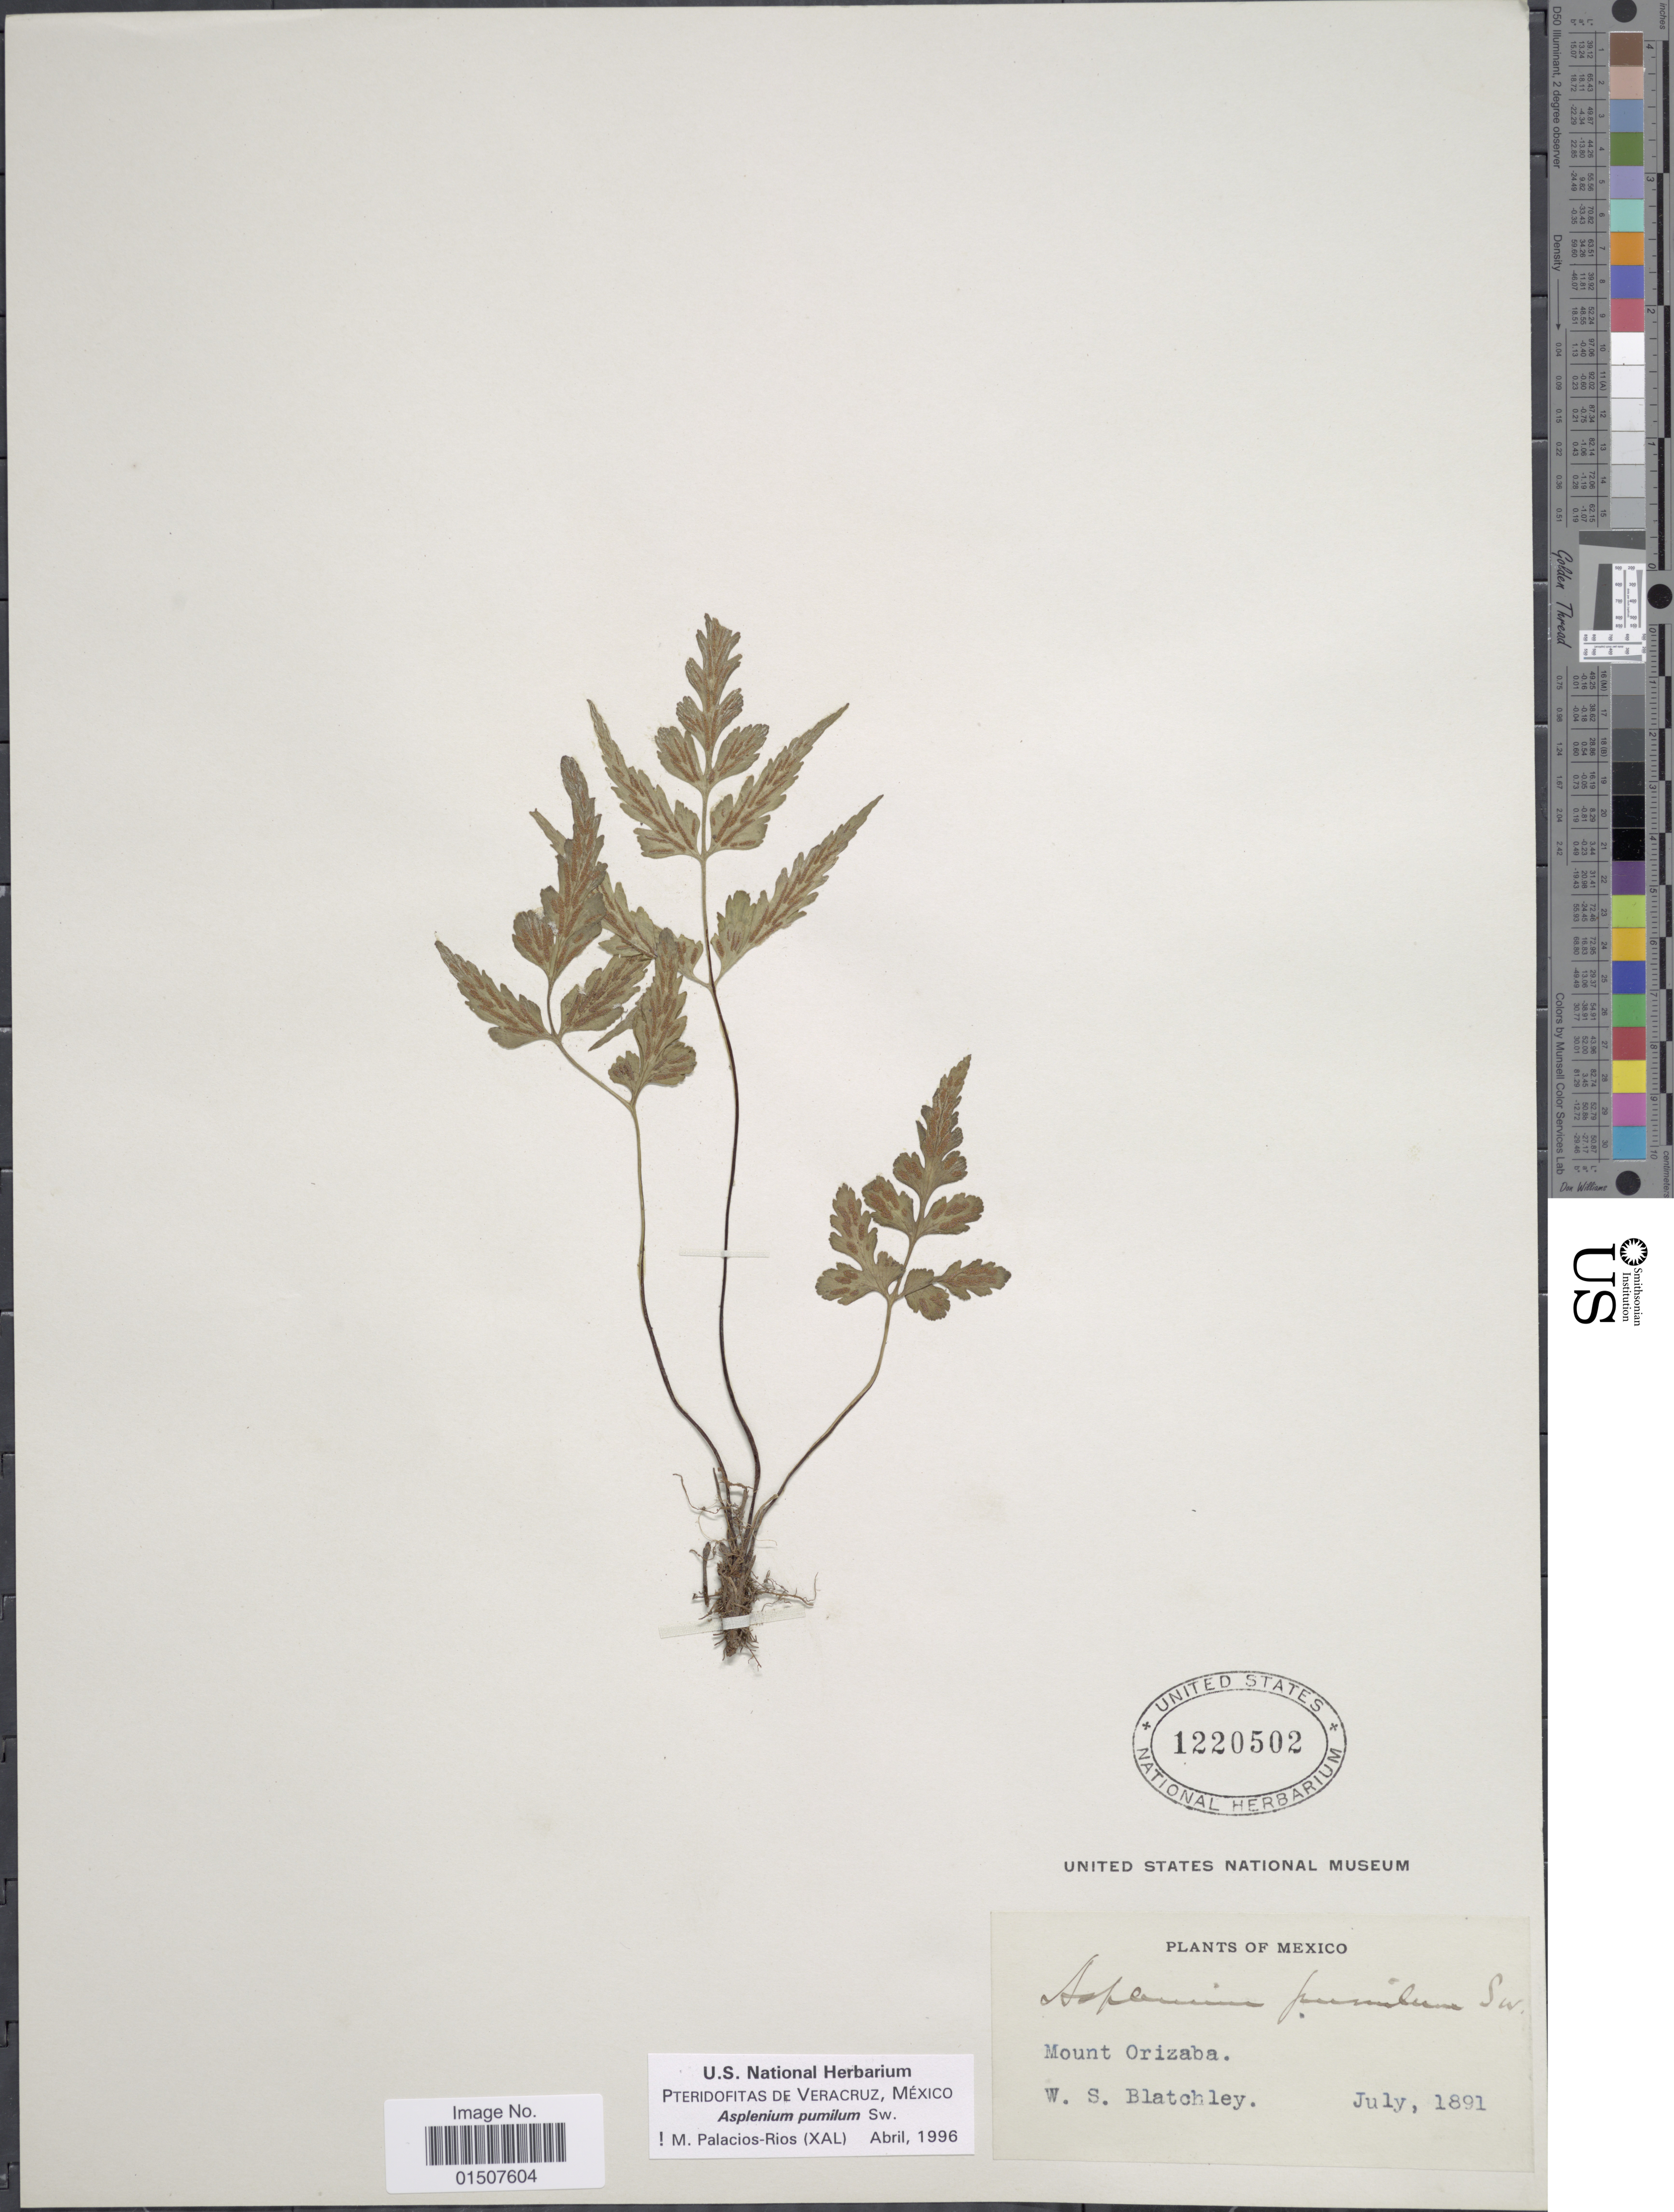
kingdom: Plantae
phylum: Tracheophyta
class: Polypodiopsida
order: Polypodiales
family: Aspleniaceae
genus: Asplenium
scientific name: Asplenium pumilum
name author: Sw.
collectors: W. Blatchley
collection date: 1891-07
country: Mexico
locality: Mount Orizaba.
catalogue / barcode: US 1220502